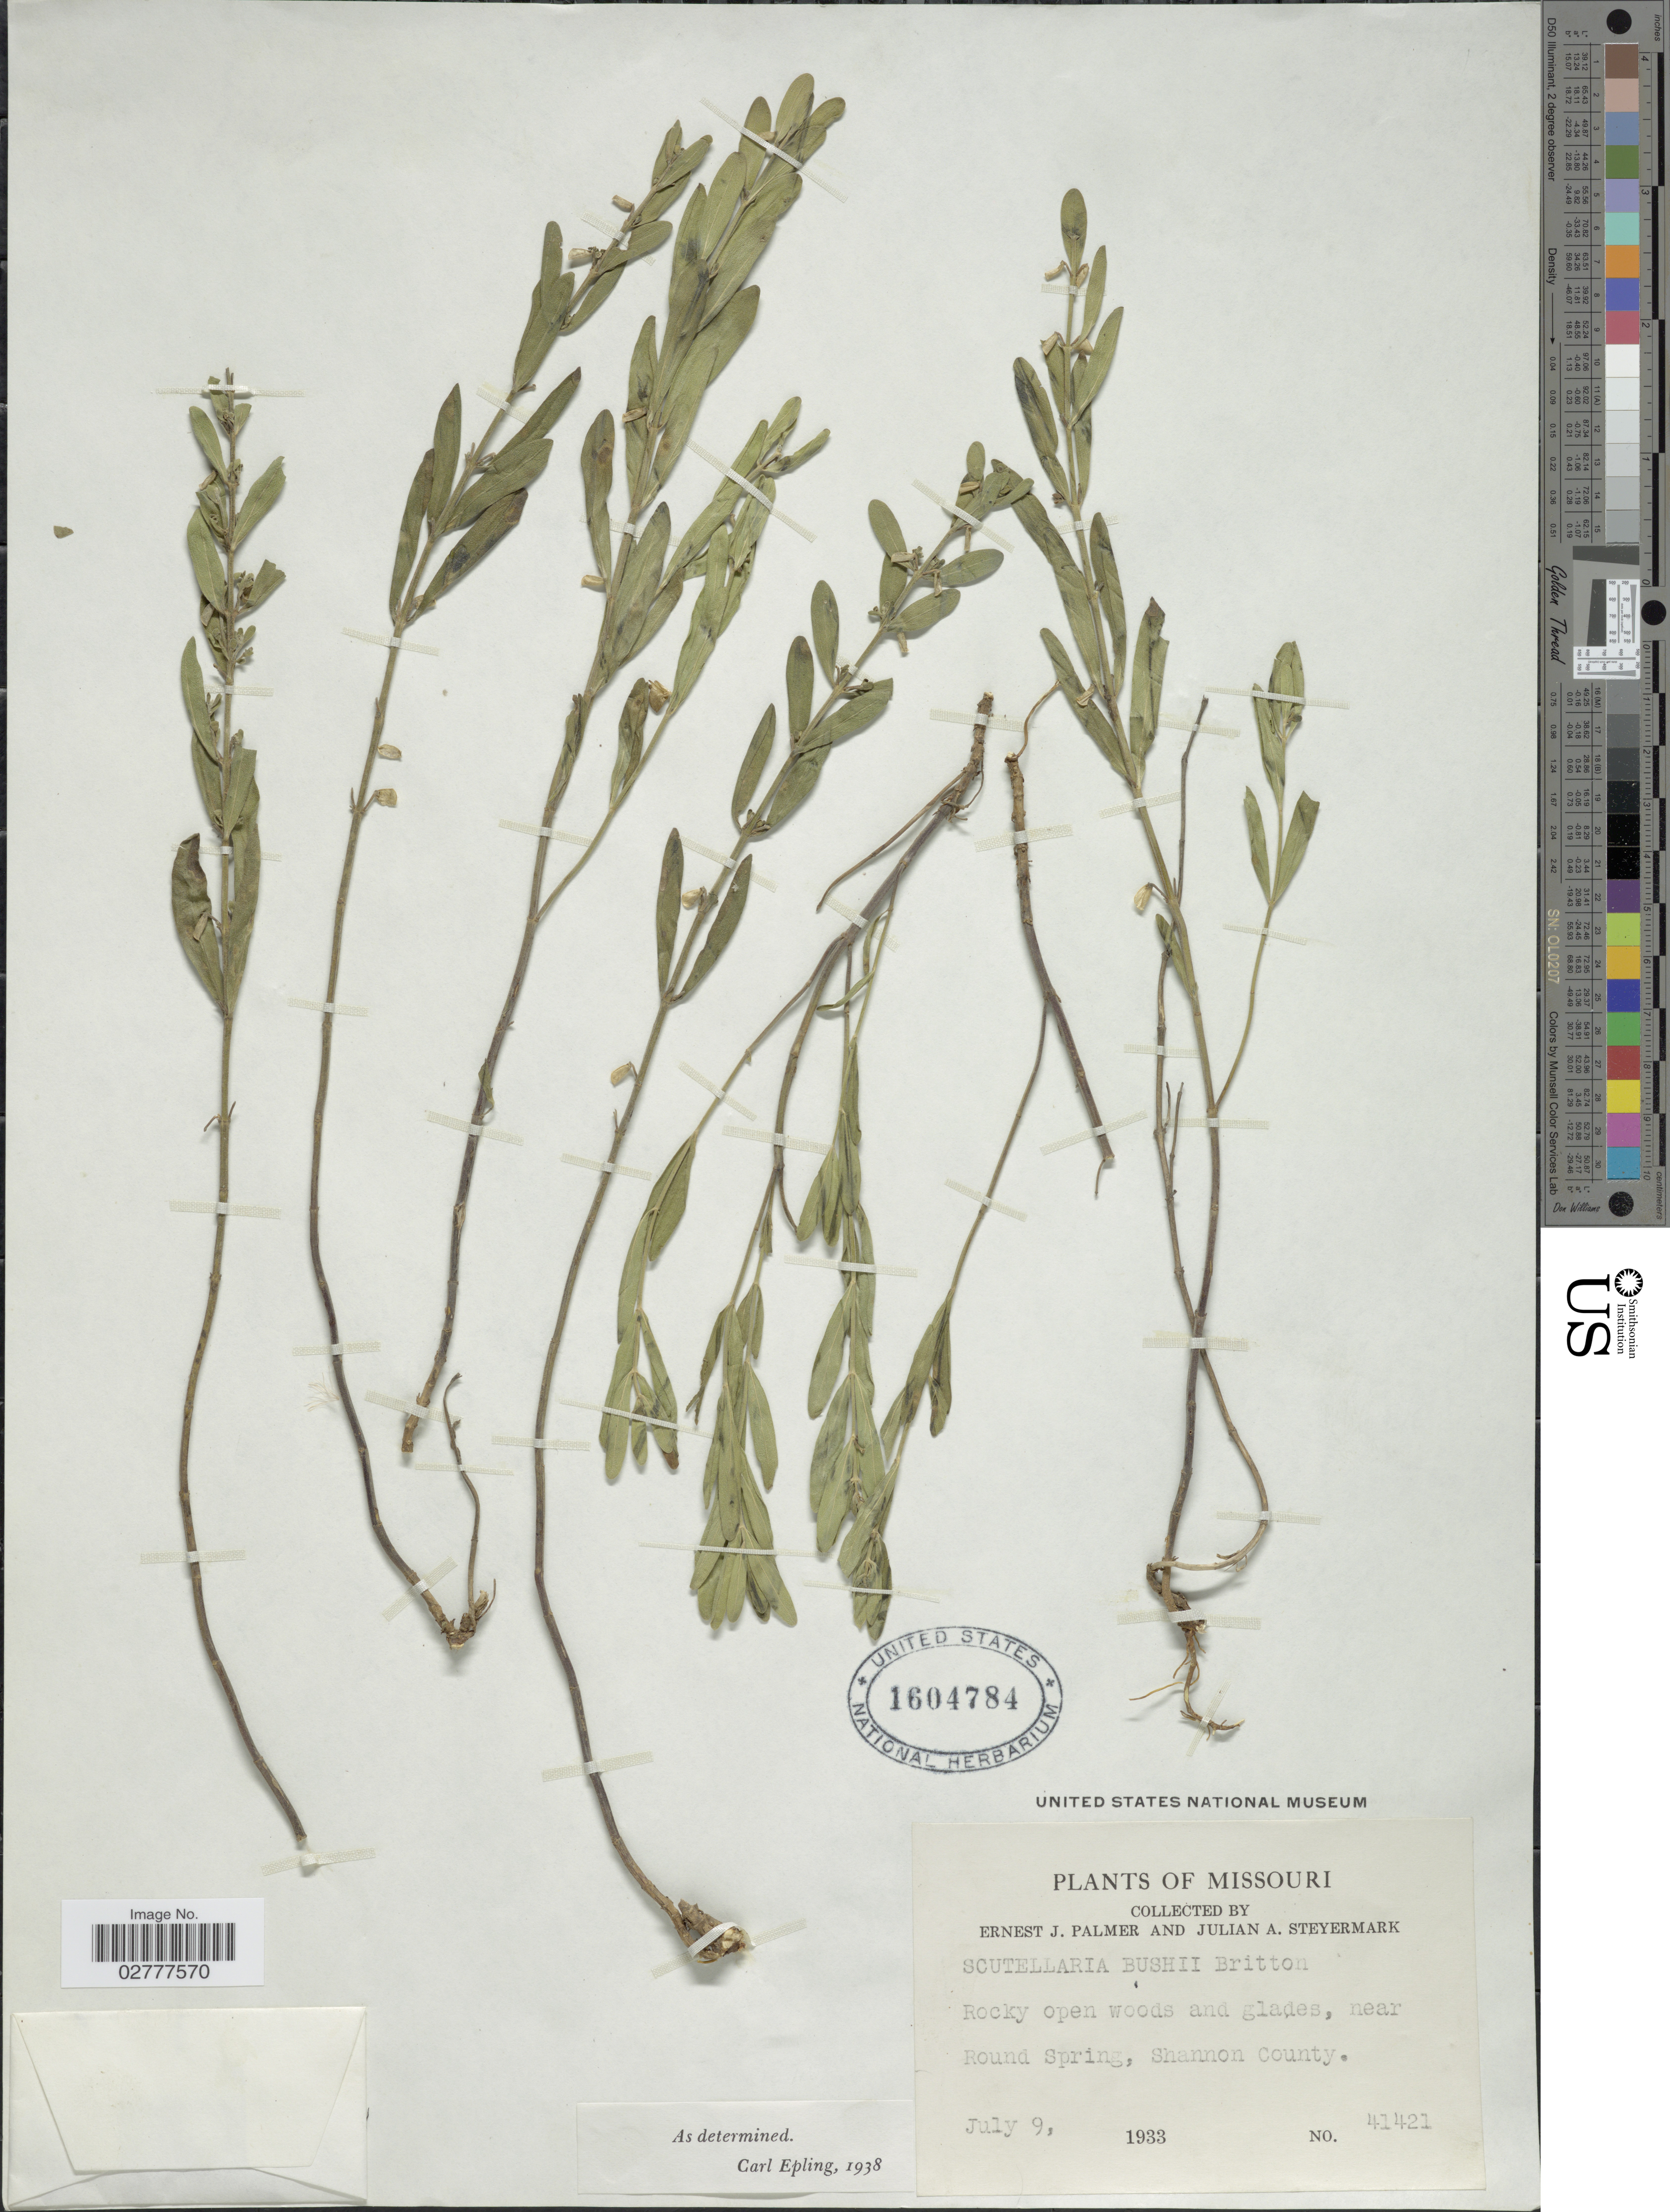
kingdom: Plantae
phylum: Tracheophyta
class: Magnoliopsida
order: Lamiales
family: Lamiaceae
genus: Scutellaria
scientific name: Scutellaria bushii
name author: Britton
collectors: E. J. Palmer & J. Steyermark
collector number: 41421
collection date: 1933-07-09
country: United States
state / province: Missouri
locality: Near Round Spring, Shannon County.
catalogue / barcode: US 1604784